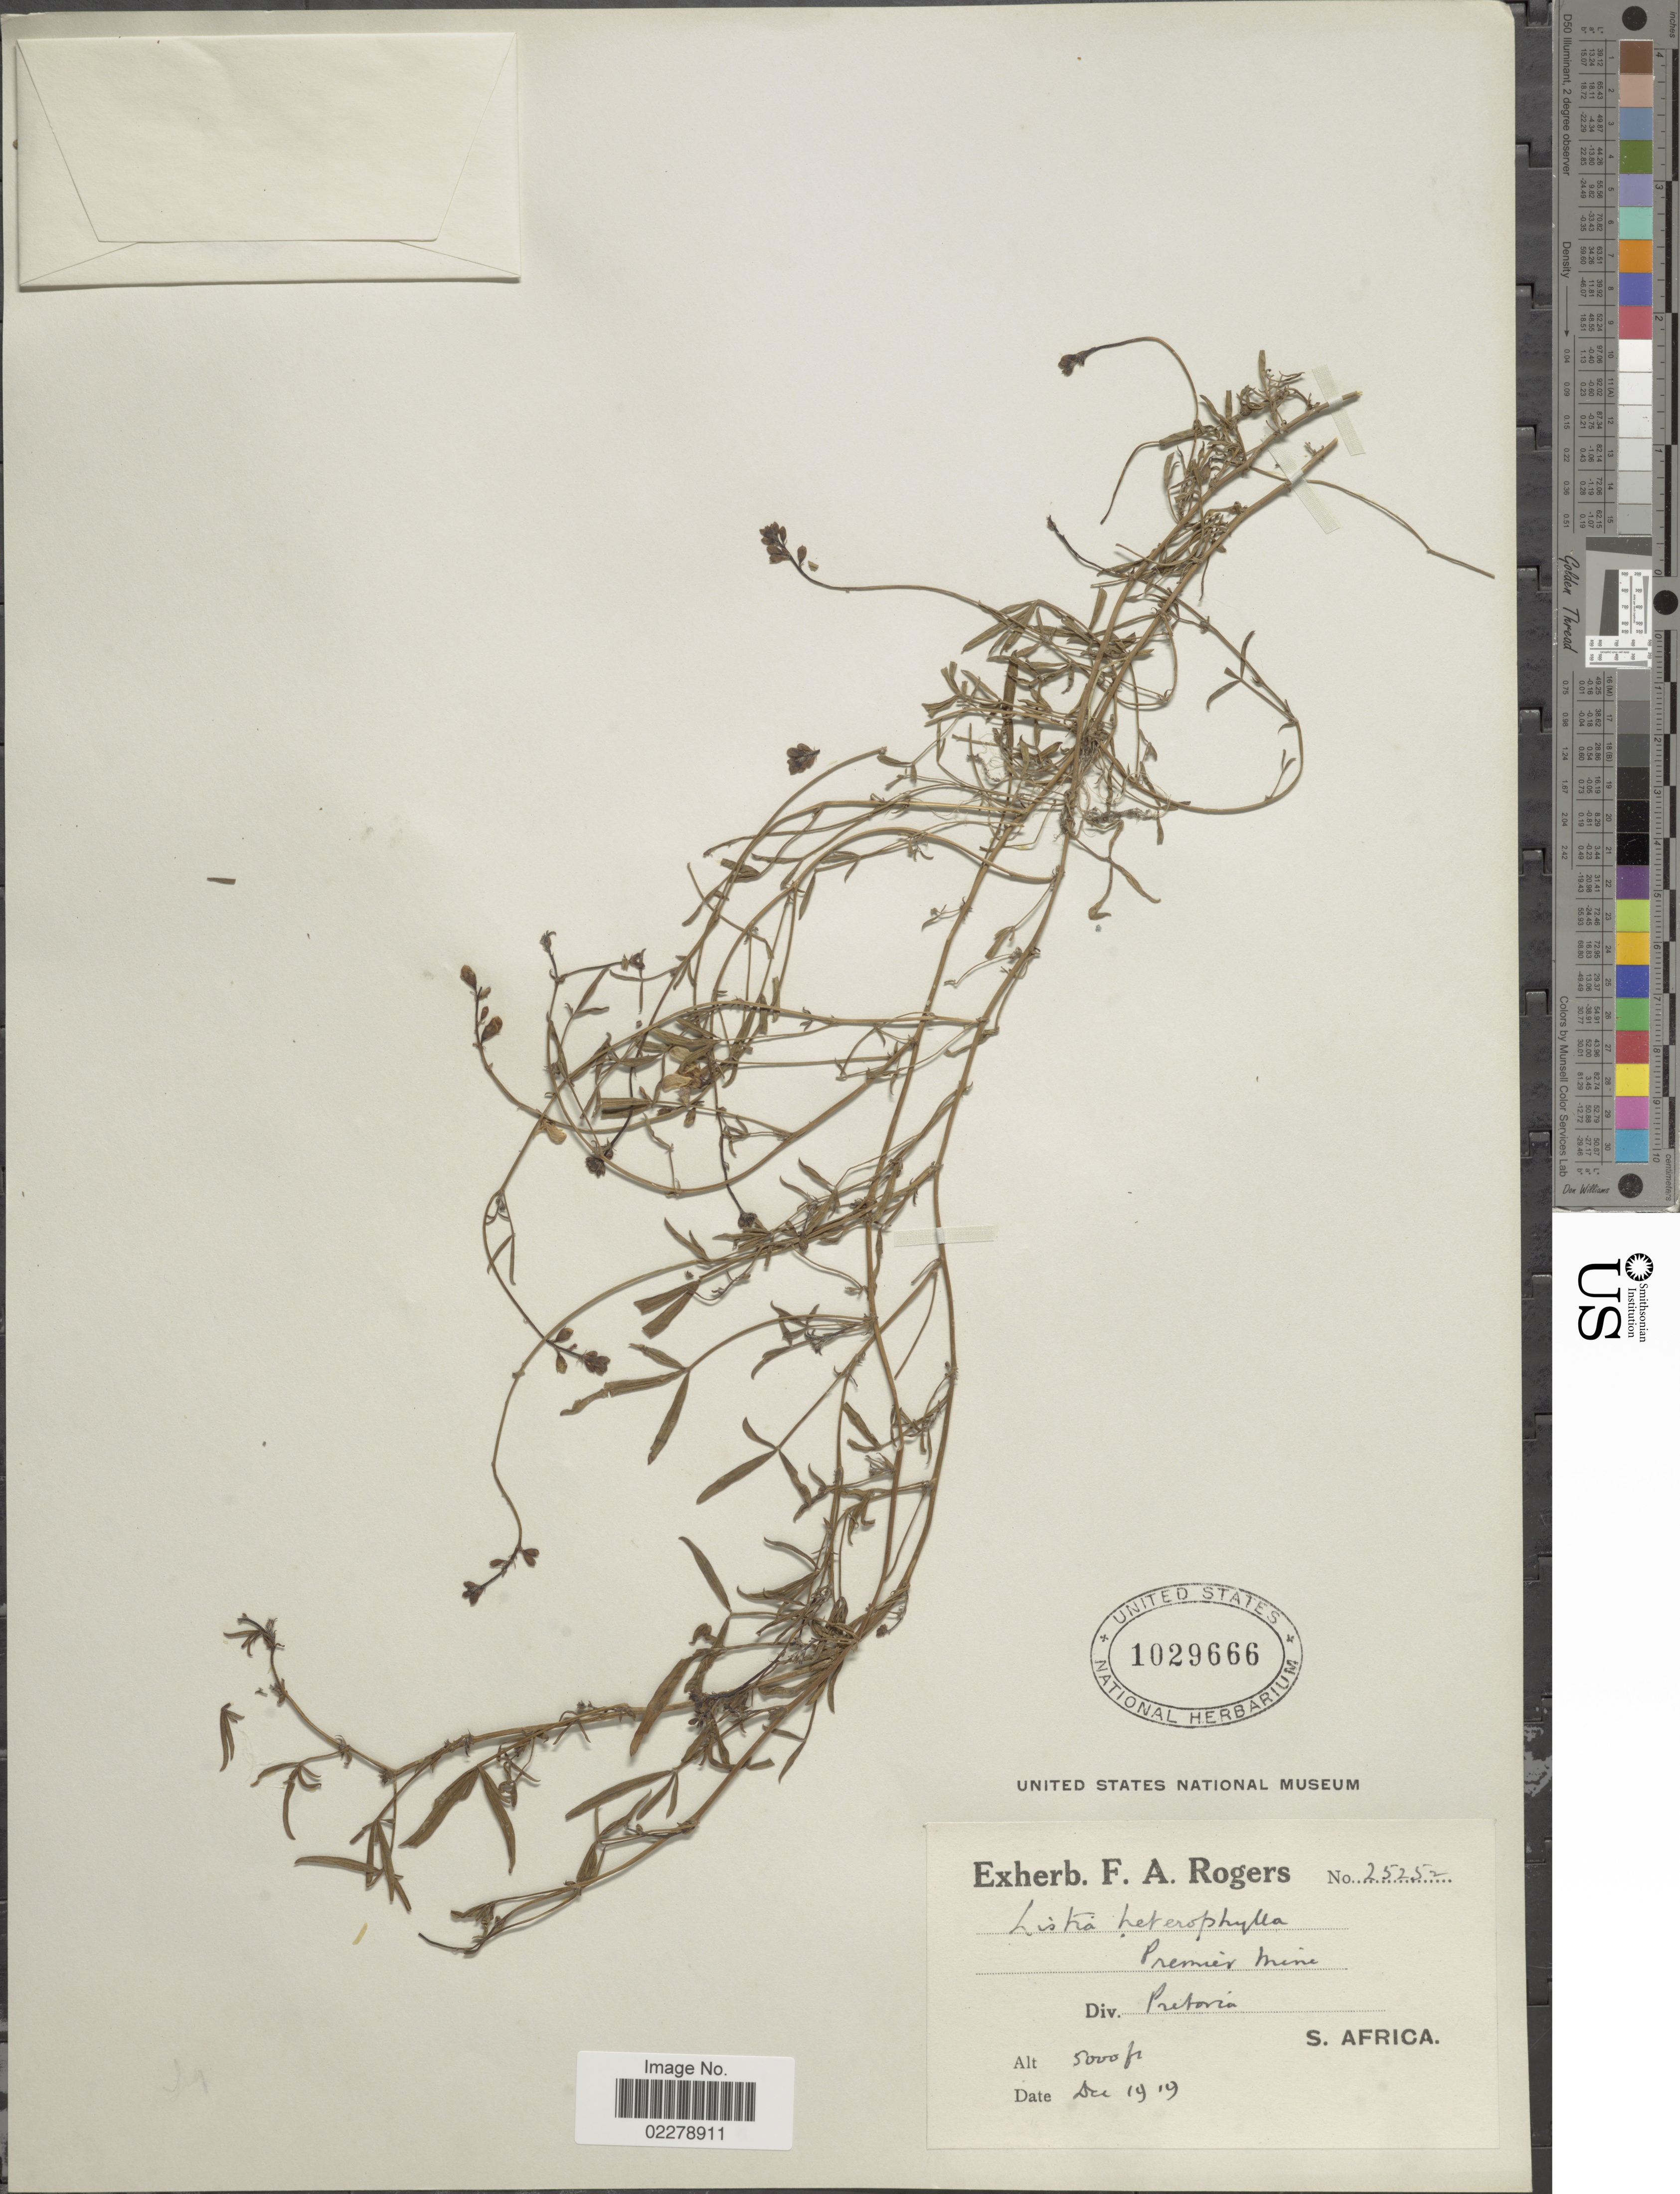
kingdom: Plantae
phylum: Tracheophyta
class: Magnoliopsida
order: Fabales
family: Fabaceae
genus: Listia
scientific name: Listia heterophylla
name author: E. Mey.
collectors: ex herb. F. A. Rogers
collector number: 25252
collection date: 1919-12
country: South Africa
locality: Div. Pretoria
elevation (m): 1524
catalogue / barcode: US 1029666